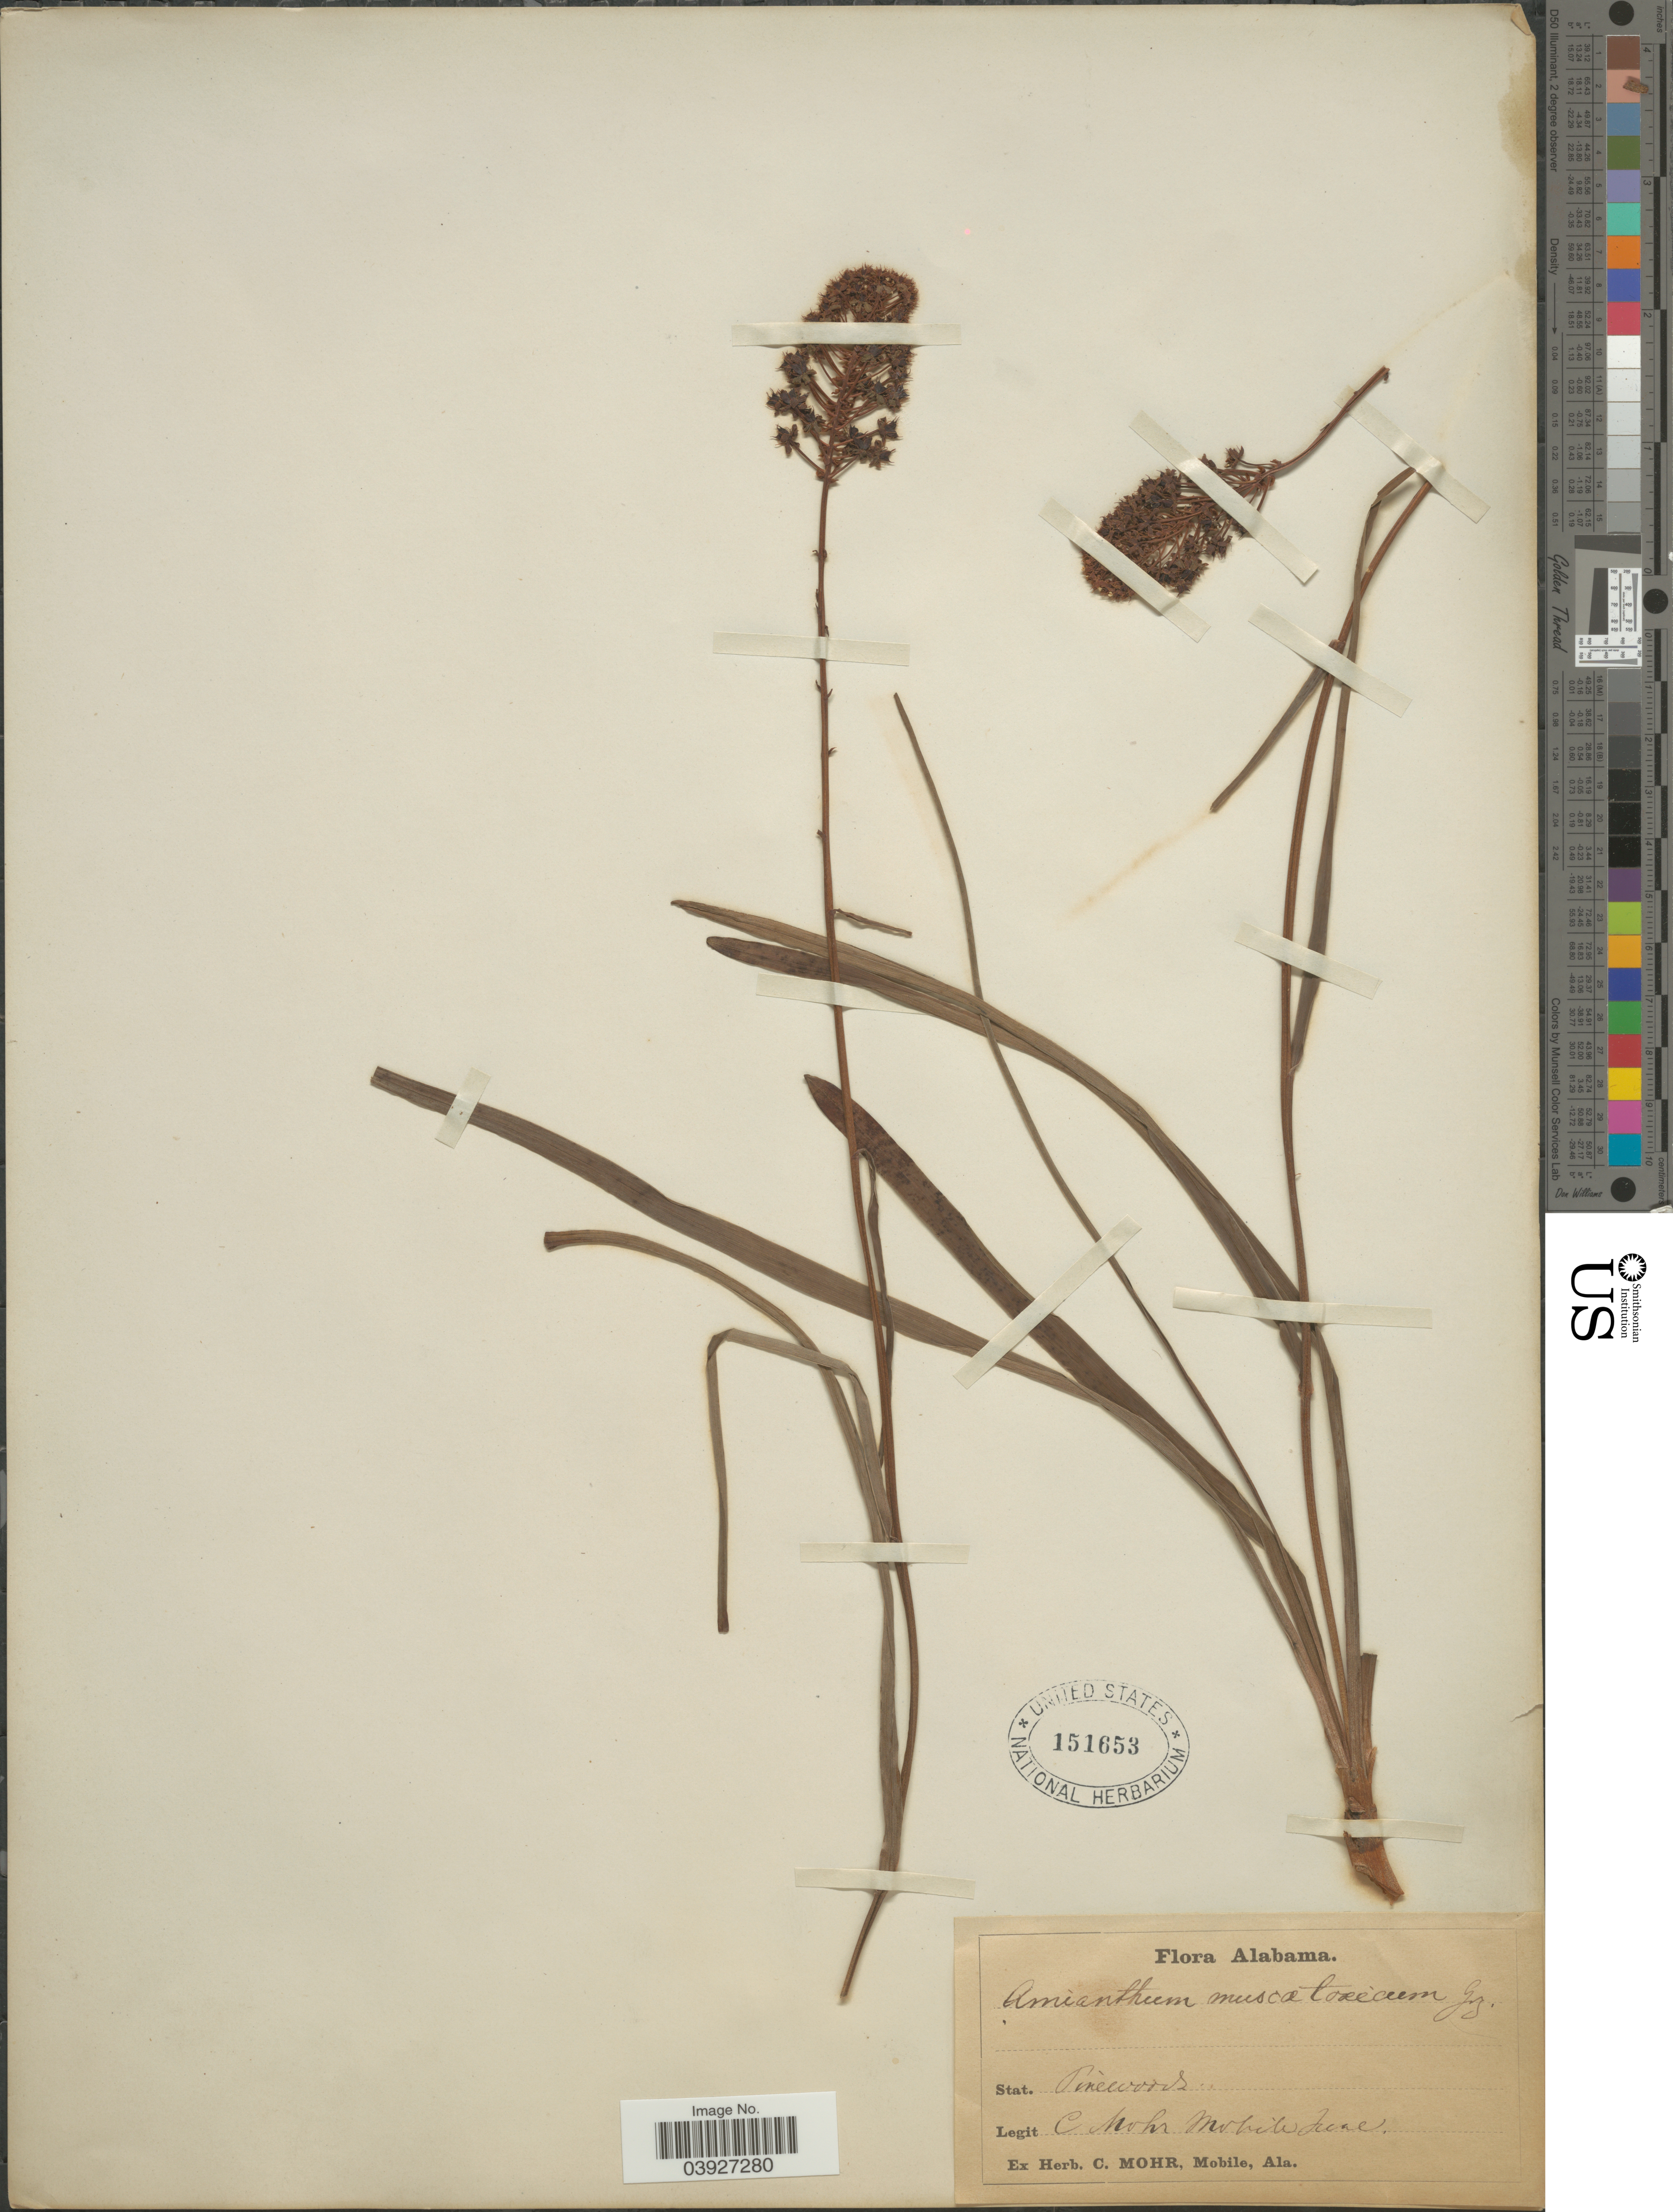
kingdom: Plantae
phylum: Tracheophyta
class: Liliopsida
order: Liliales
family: Melanthiaceae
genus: Amianthium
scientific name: Amianthium muscitoxicum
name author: (Walter) A. Gray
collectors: C. T. Mohr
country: United States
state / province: Alabama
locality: Stat. Pinewoods. Mobile.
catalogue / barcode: US 151653